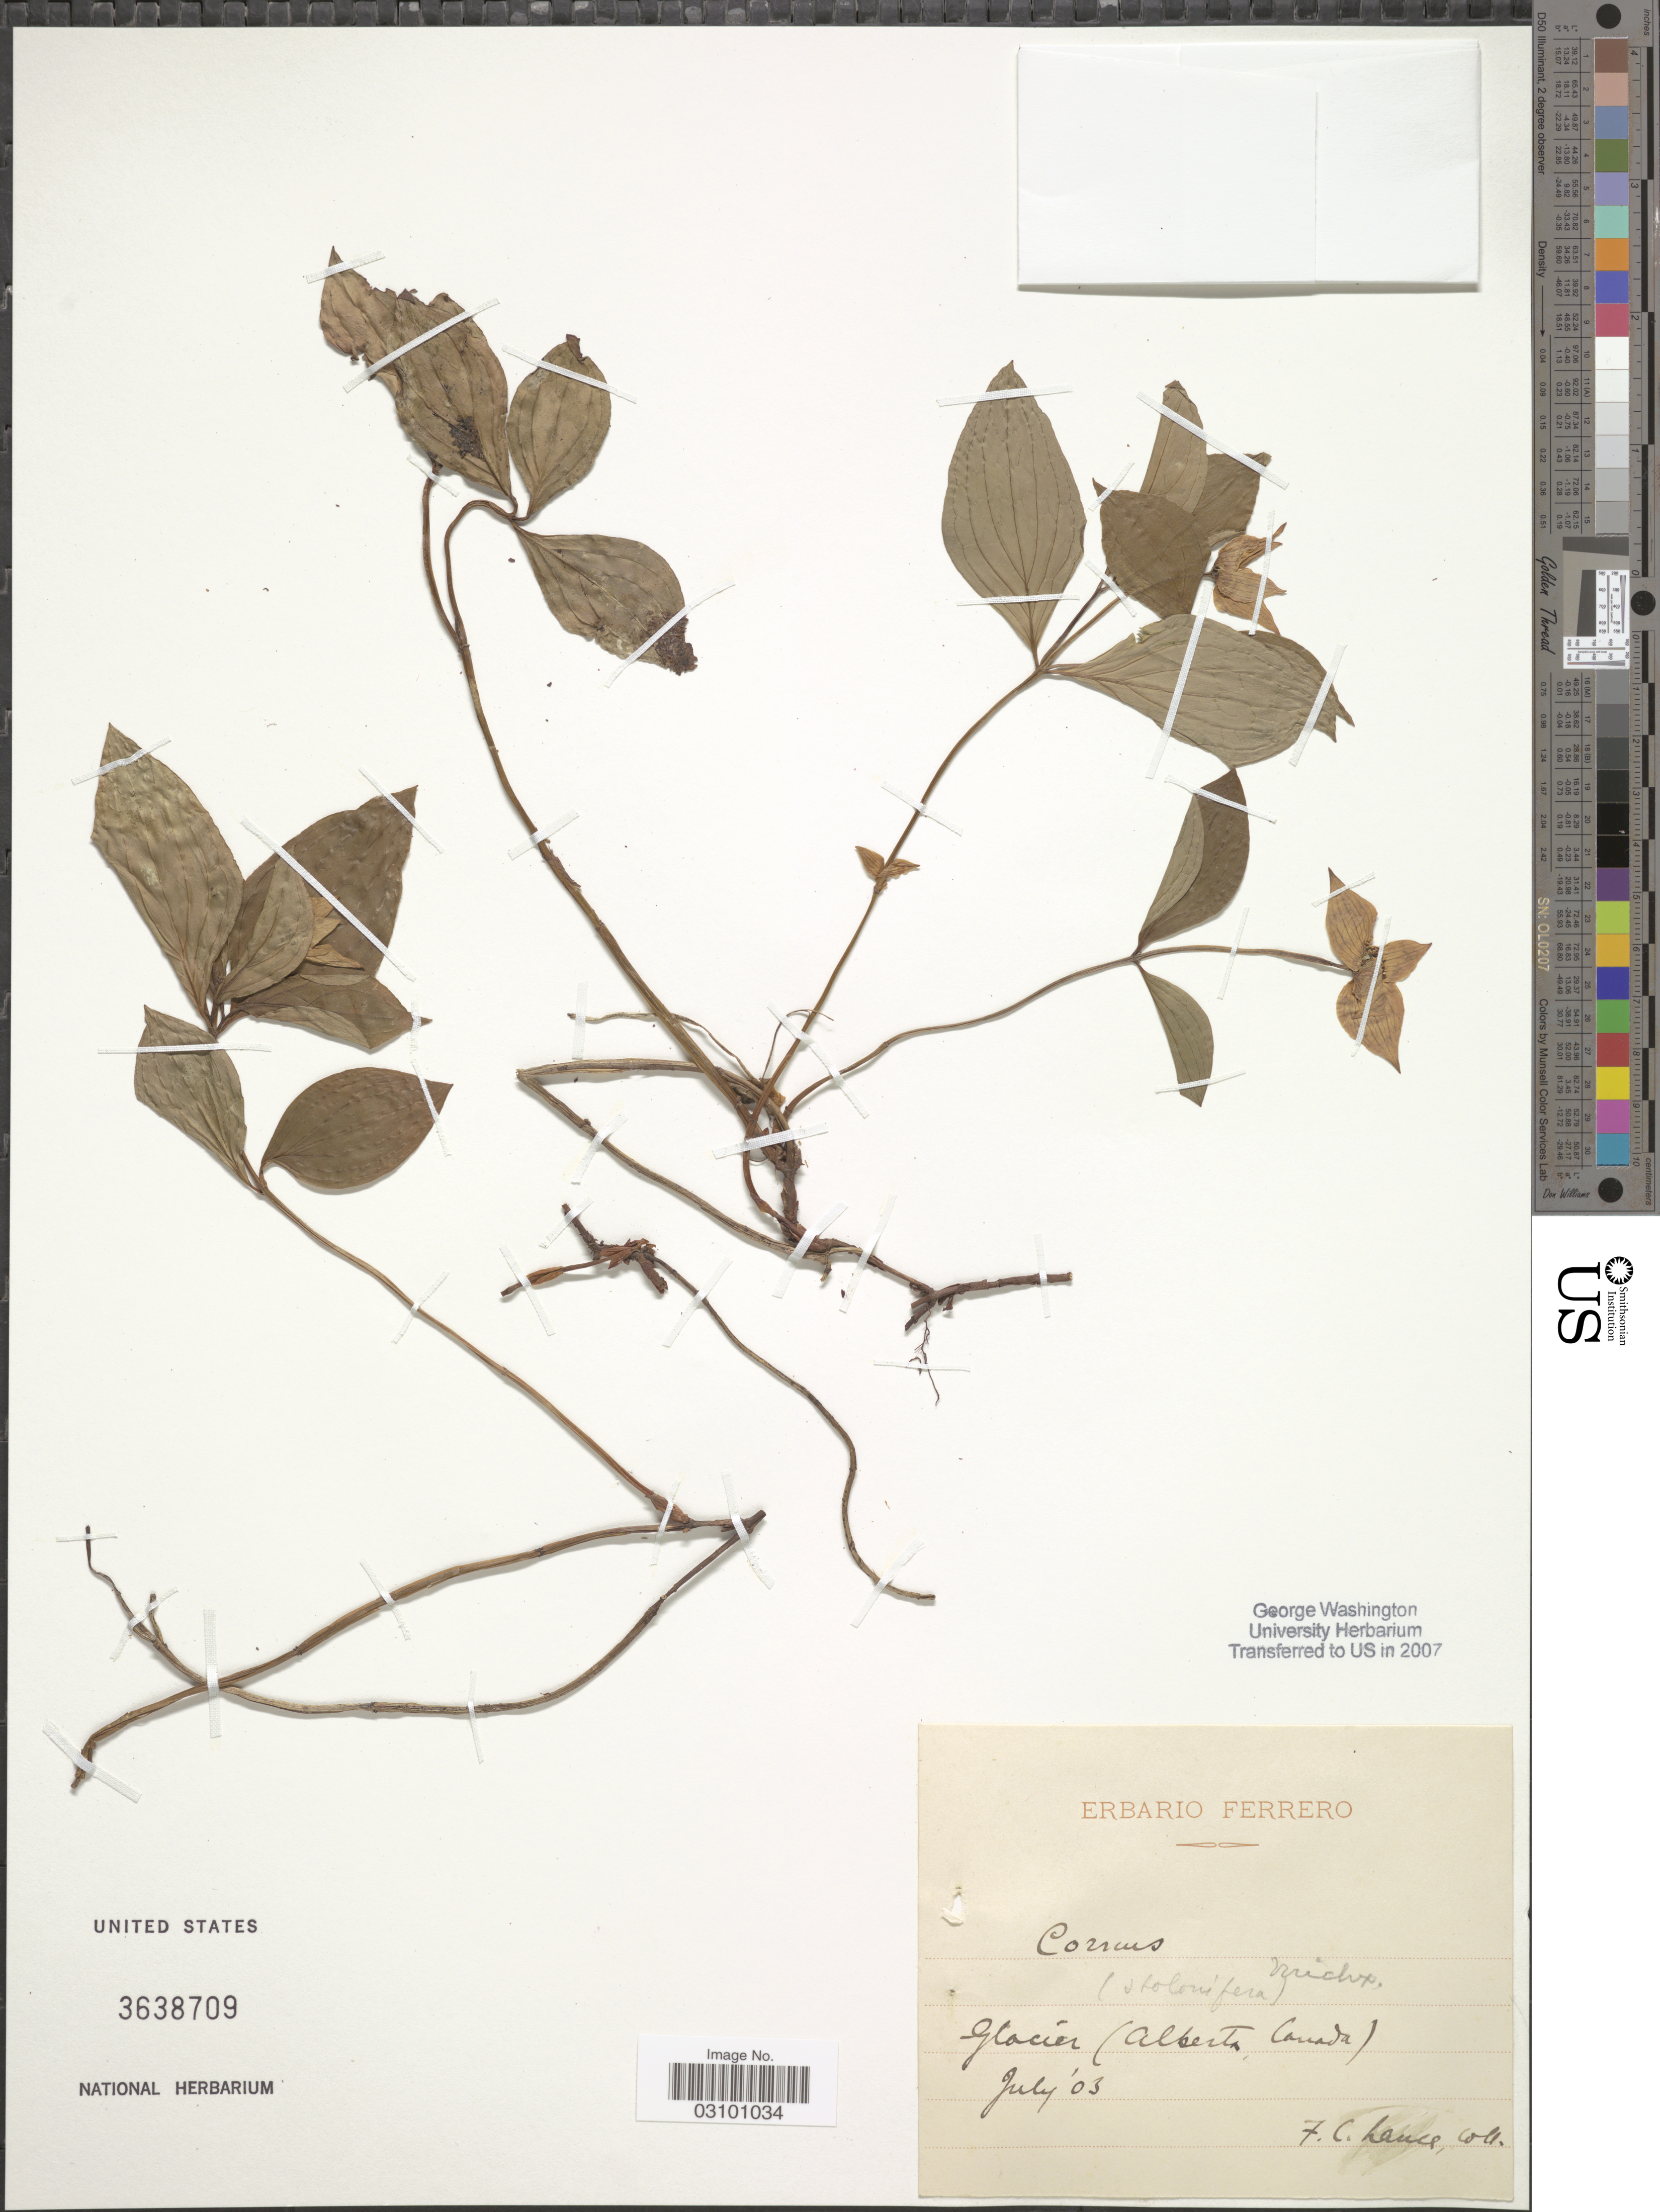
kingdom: Plantae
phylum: Tracheophyta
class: Magnoliopsida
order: Cornales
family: Cornaceae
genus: Cornus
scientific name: Cornus sp.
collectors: F. Lance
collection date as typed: Transcribed d/m/y: /7/3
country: Canada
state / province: Alberta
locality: Glacier (Alberta, Canada).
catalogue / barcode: US 3638709